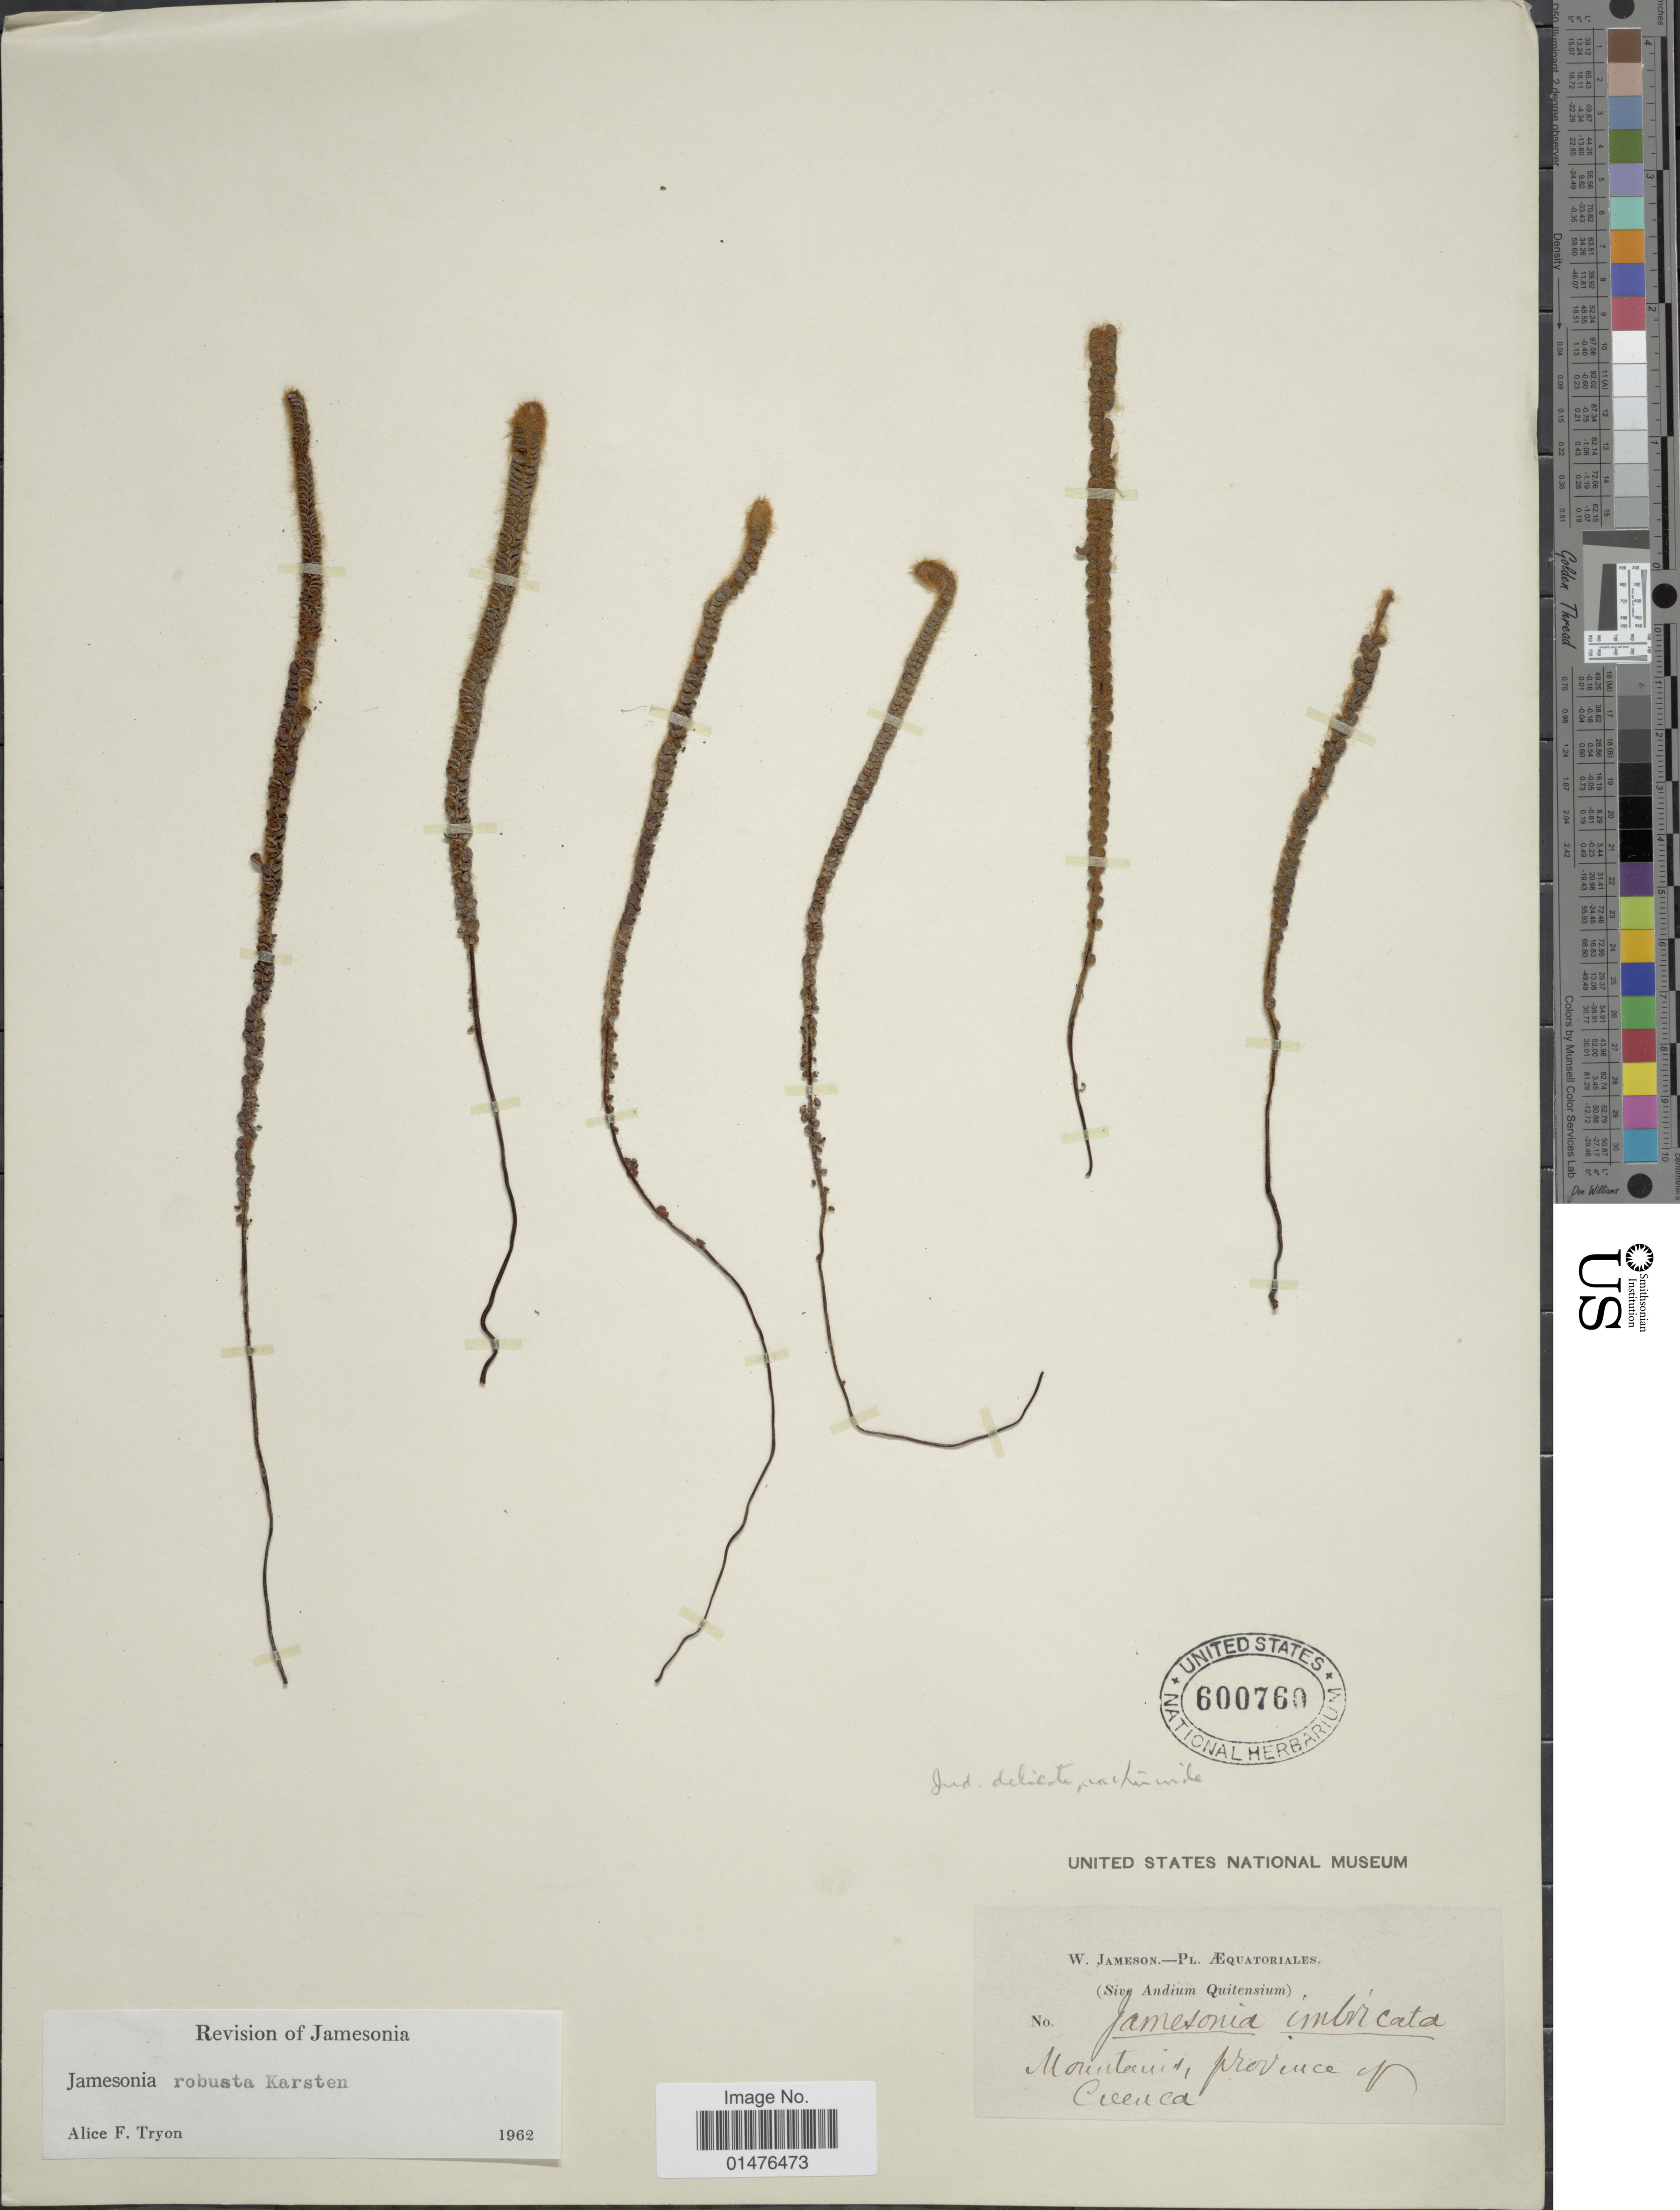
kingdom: Plantae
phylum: Tracheophyta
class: Polypodiopsida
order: Polypodiales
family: Pteridaceae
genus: Jamesonia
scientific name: Jamesonia robusta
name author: H. Karst.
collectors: W. Jameson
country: Ecuador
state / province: Azuay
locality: Equatoriales, Montecui, Province of Cuenca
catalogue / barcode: US 600760